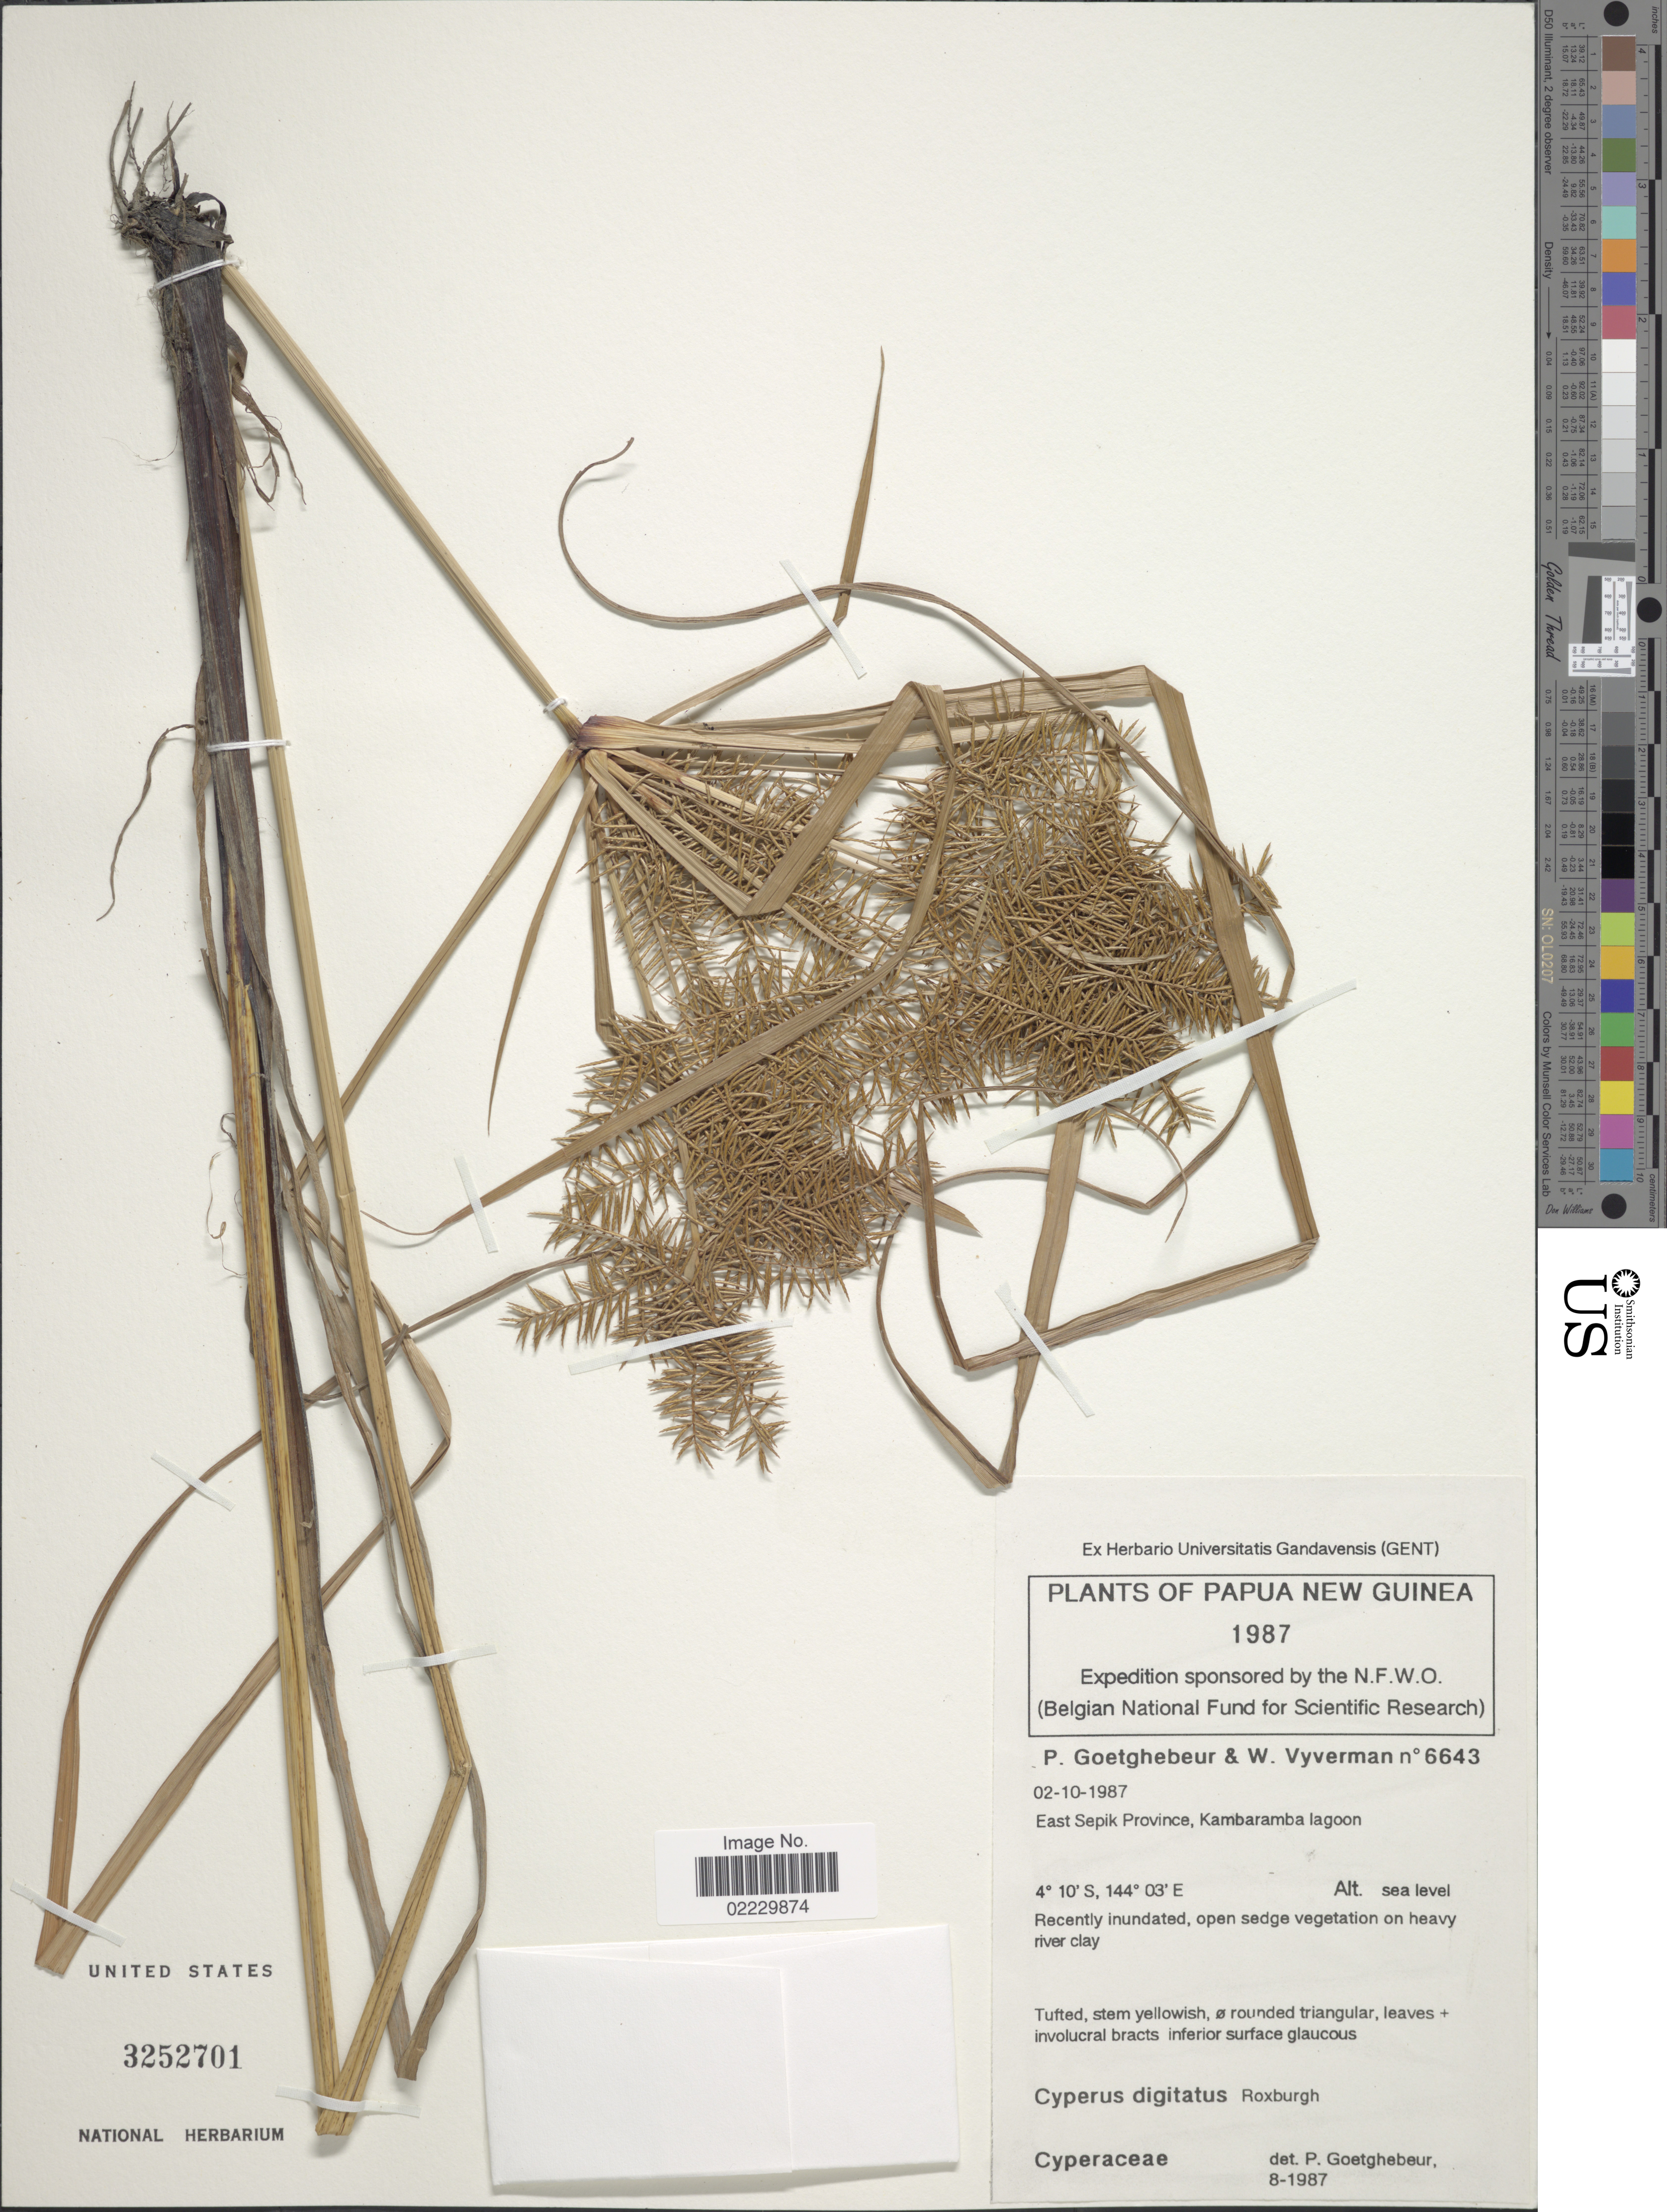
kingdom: Plantae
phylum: Tracheophyta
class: Liliopsida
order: Poales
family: Cyperaceae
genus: Cyperus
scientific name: Cyperus digitatus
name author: Roxb.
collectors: P. Goetghebeur & W. Vyverman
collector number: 6643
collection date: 1987-10-02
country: Papua New Guinea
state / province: East Sepik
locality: East Sepik Province, Kambaramba lagoon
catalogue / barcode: US 3252701